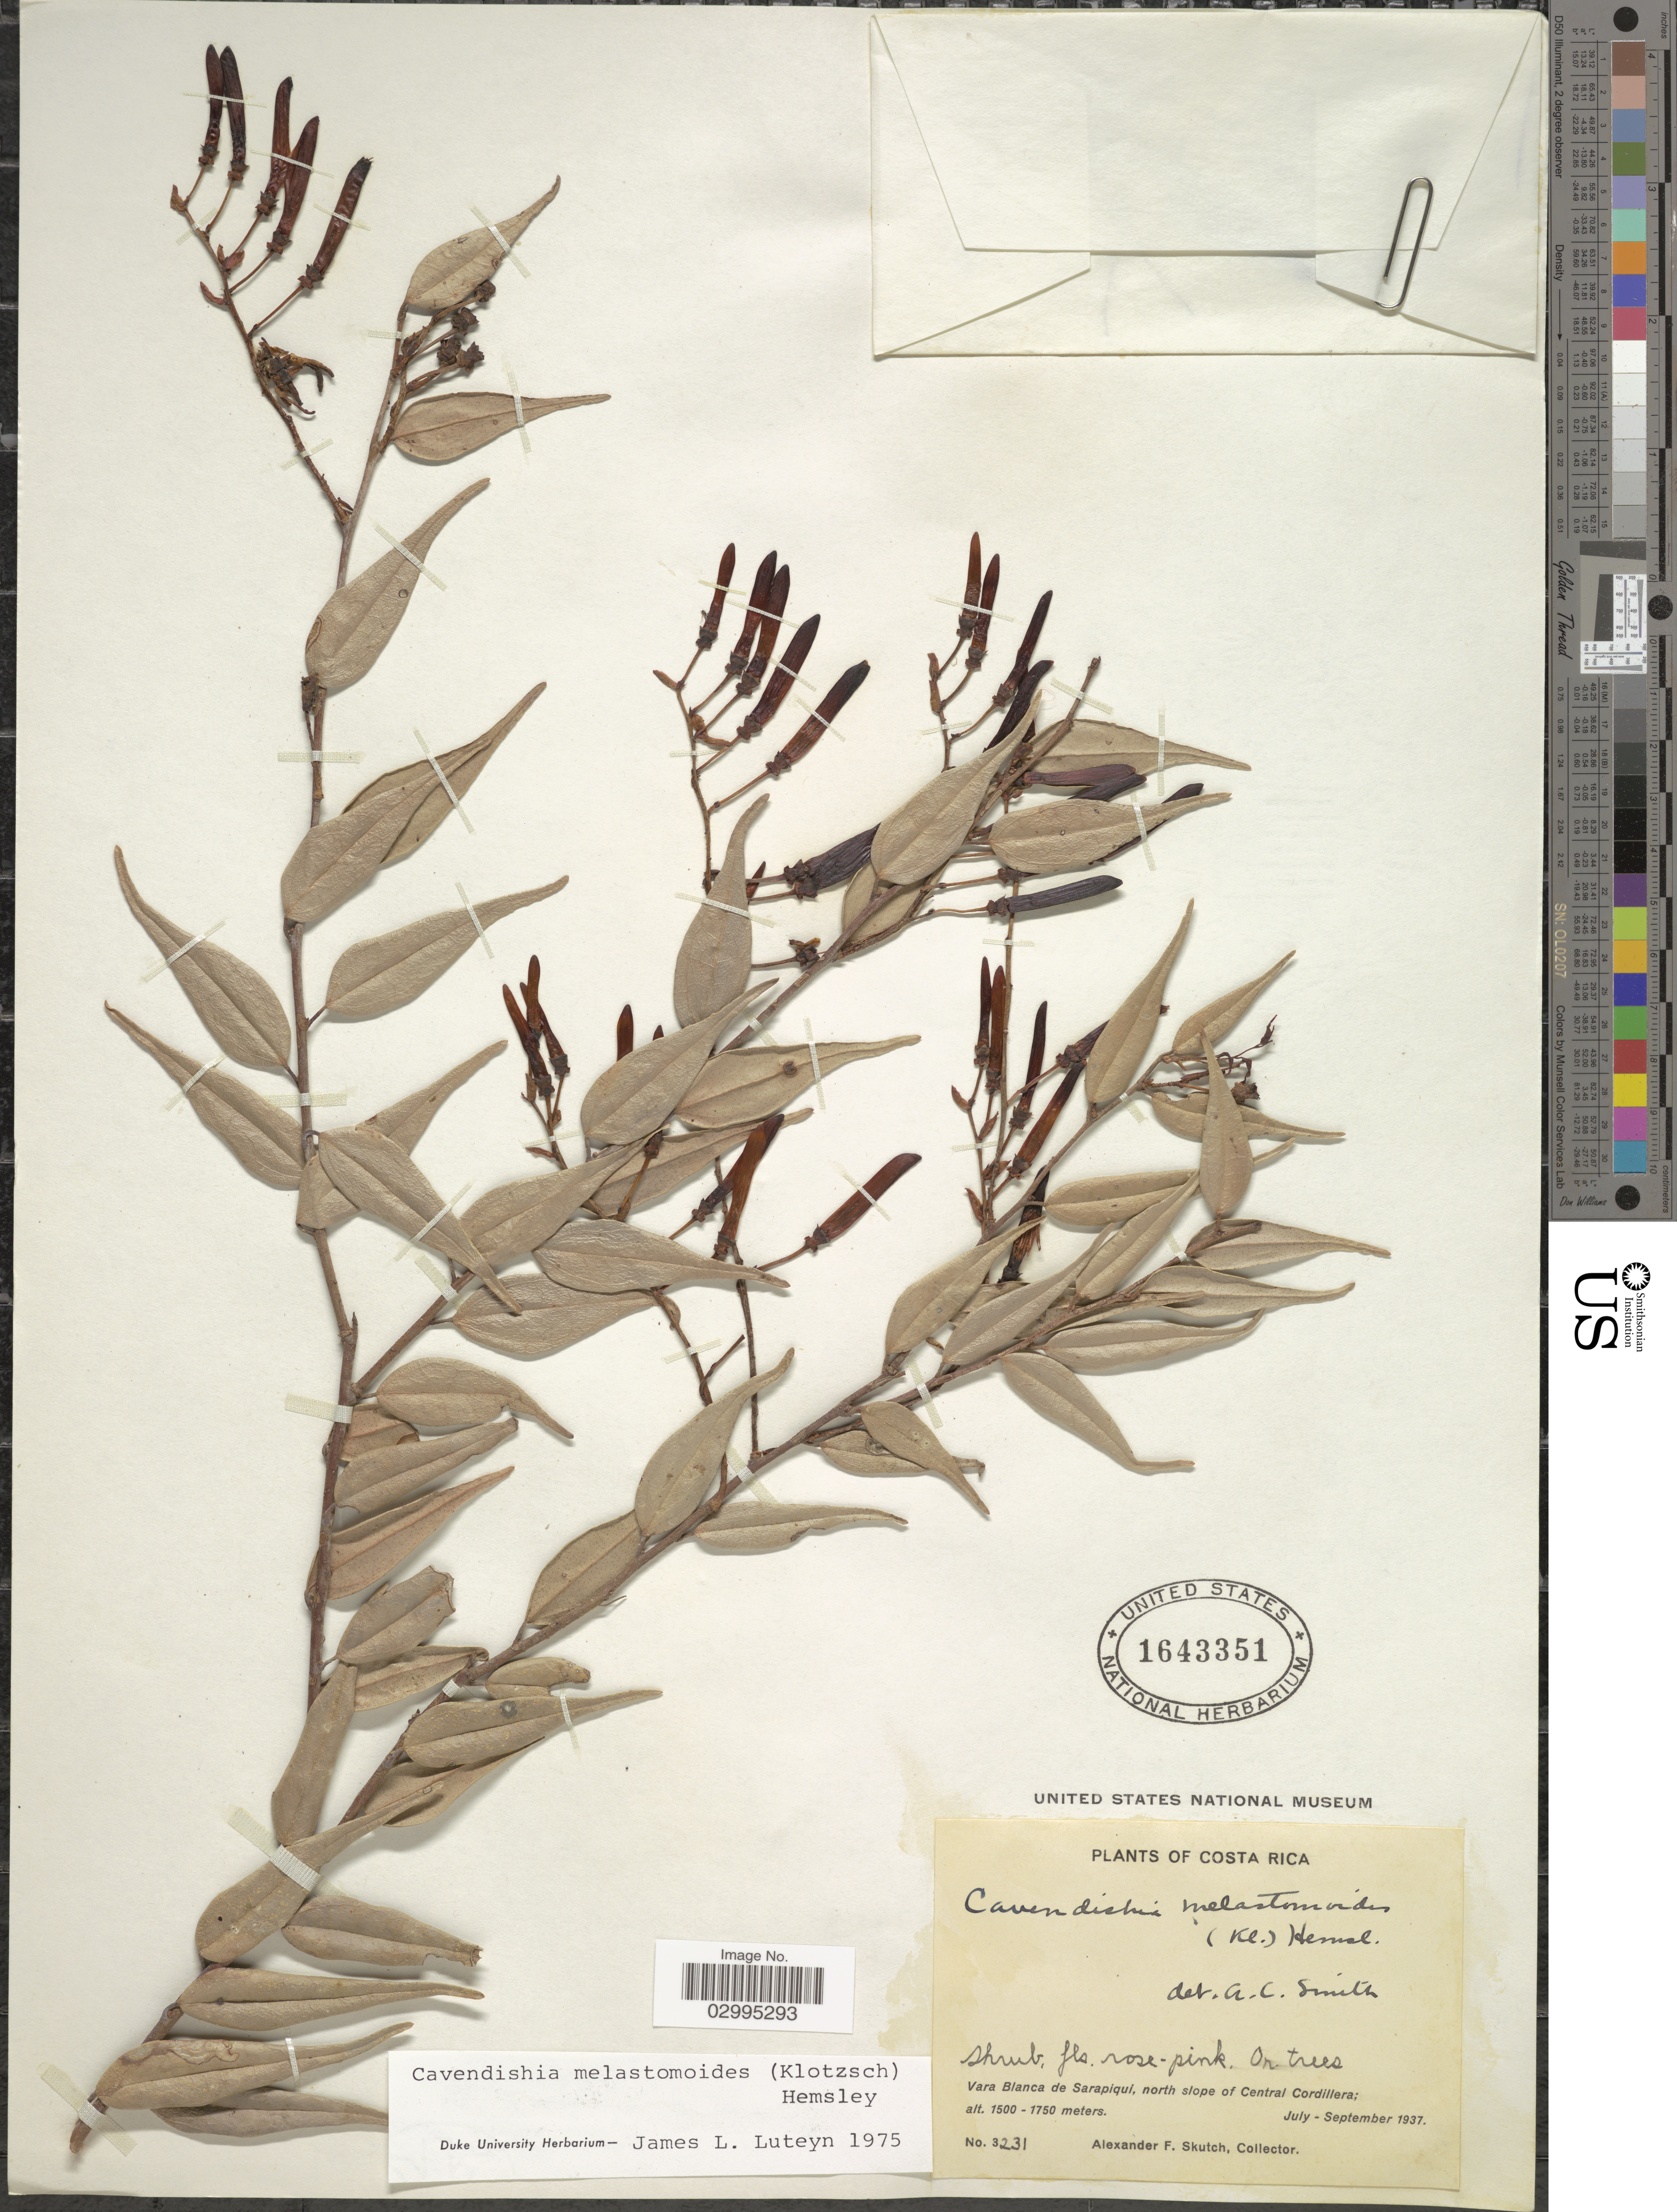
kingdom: Plantae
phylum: Tracheophyta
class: Magnoliopsida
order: Ericales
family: Ericaceae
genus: Cavendishia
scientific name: Cavendishia melastomoides var. melastomoides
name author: (Klotzsch) Hemsl.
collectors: A. F. Skutch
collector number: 3231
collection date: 1937-07/1937-09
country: Costa Rica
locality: Vara Blanca de Sarapiqui, north slope of Central Cordillera.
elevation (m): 1500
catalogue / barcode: US 1643351